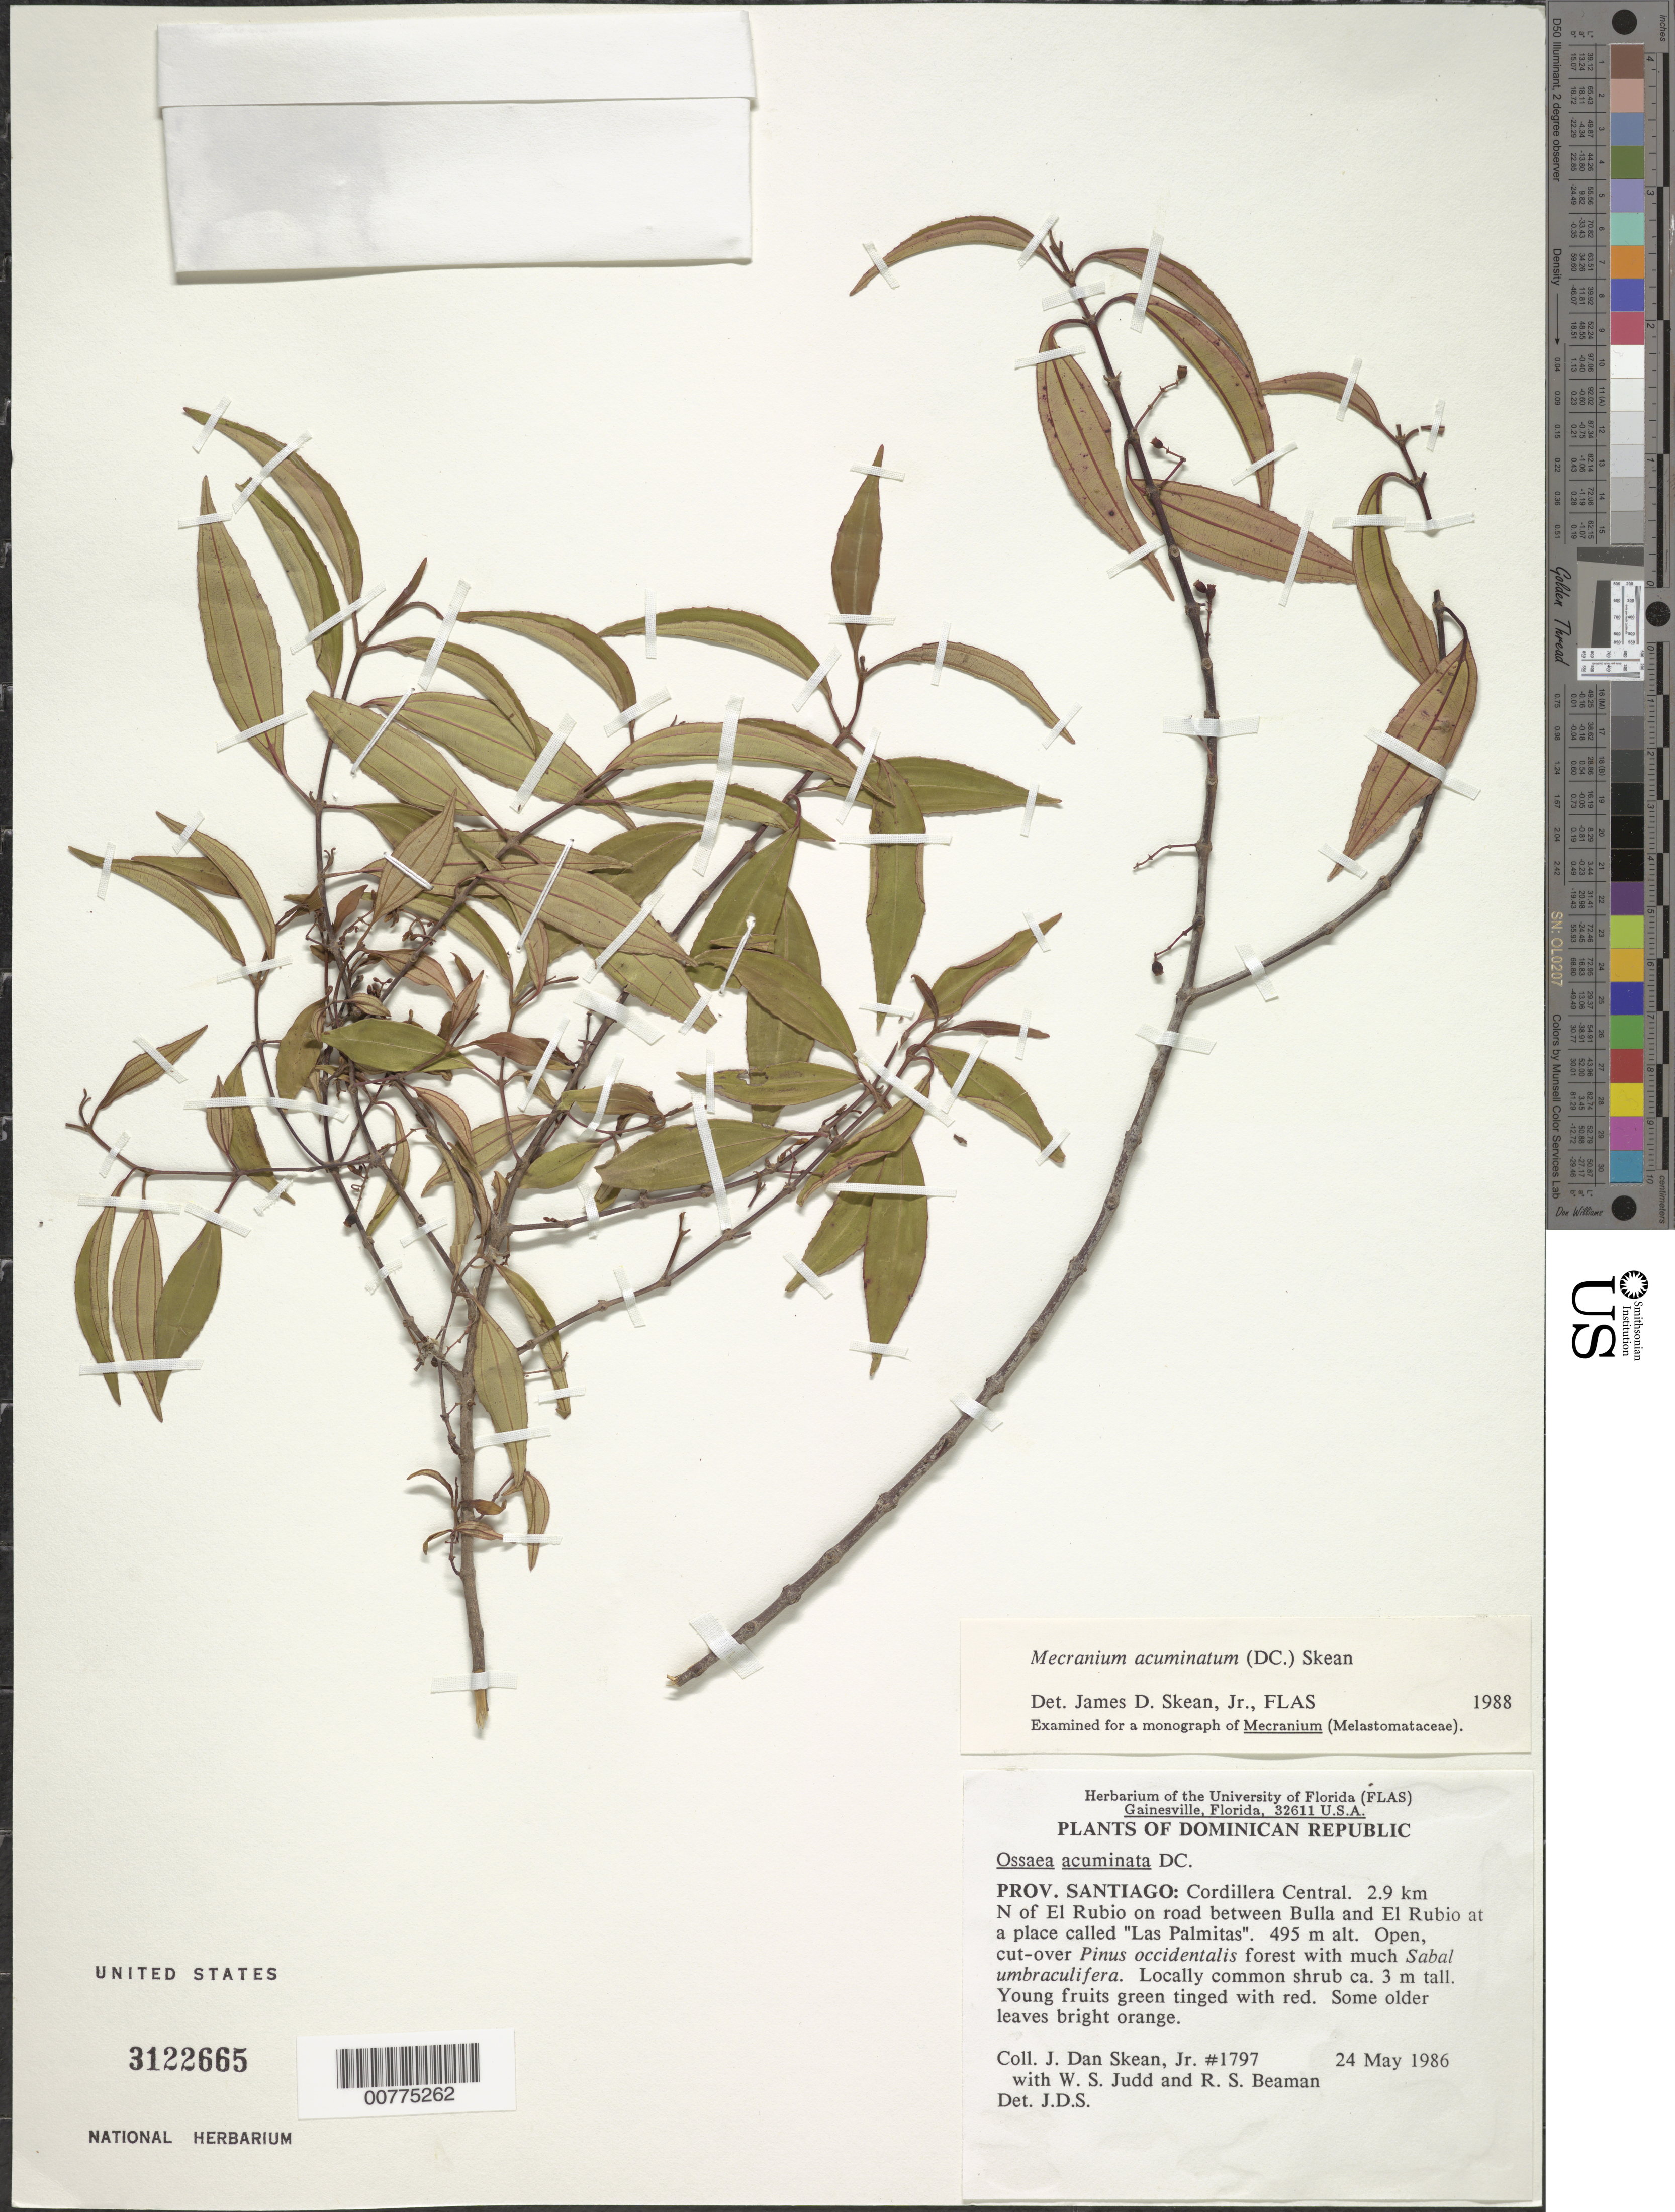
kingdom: Plantae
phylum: Tracheophyta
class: Magnoliopsida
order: Myrtales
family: Melastomataceae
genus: Mecranium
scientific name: Mecranium acuminatum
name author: (DC.) Skean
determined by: Skean, J. D., Jr.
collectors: J. D. Skean, W. S. Judd & R. S. Beaman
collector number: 1797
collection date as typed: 24 May 1986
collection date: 1986-05-24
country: Dominican Republic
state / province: Santiago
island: Hispaniola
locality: Cordillera Central, 2.9 km N of El Rubio on road between Bulla and El Rubio at a place called "Las Palmitas".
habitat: Open, cut-over Pinus occidentalis forest with much Sabal umbraculifera.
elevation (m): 495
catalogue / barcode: US 3122665